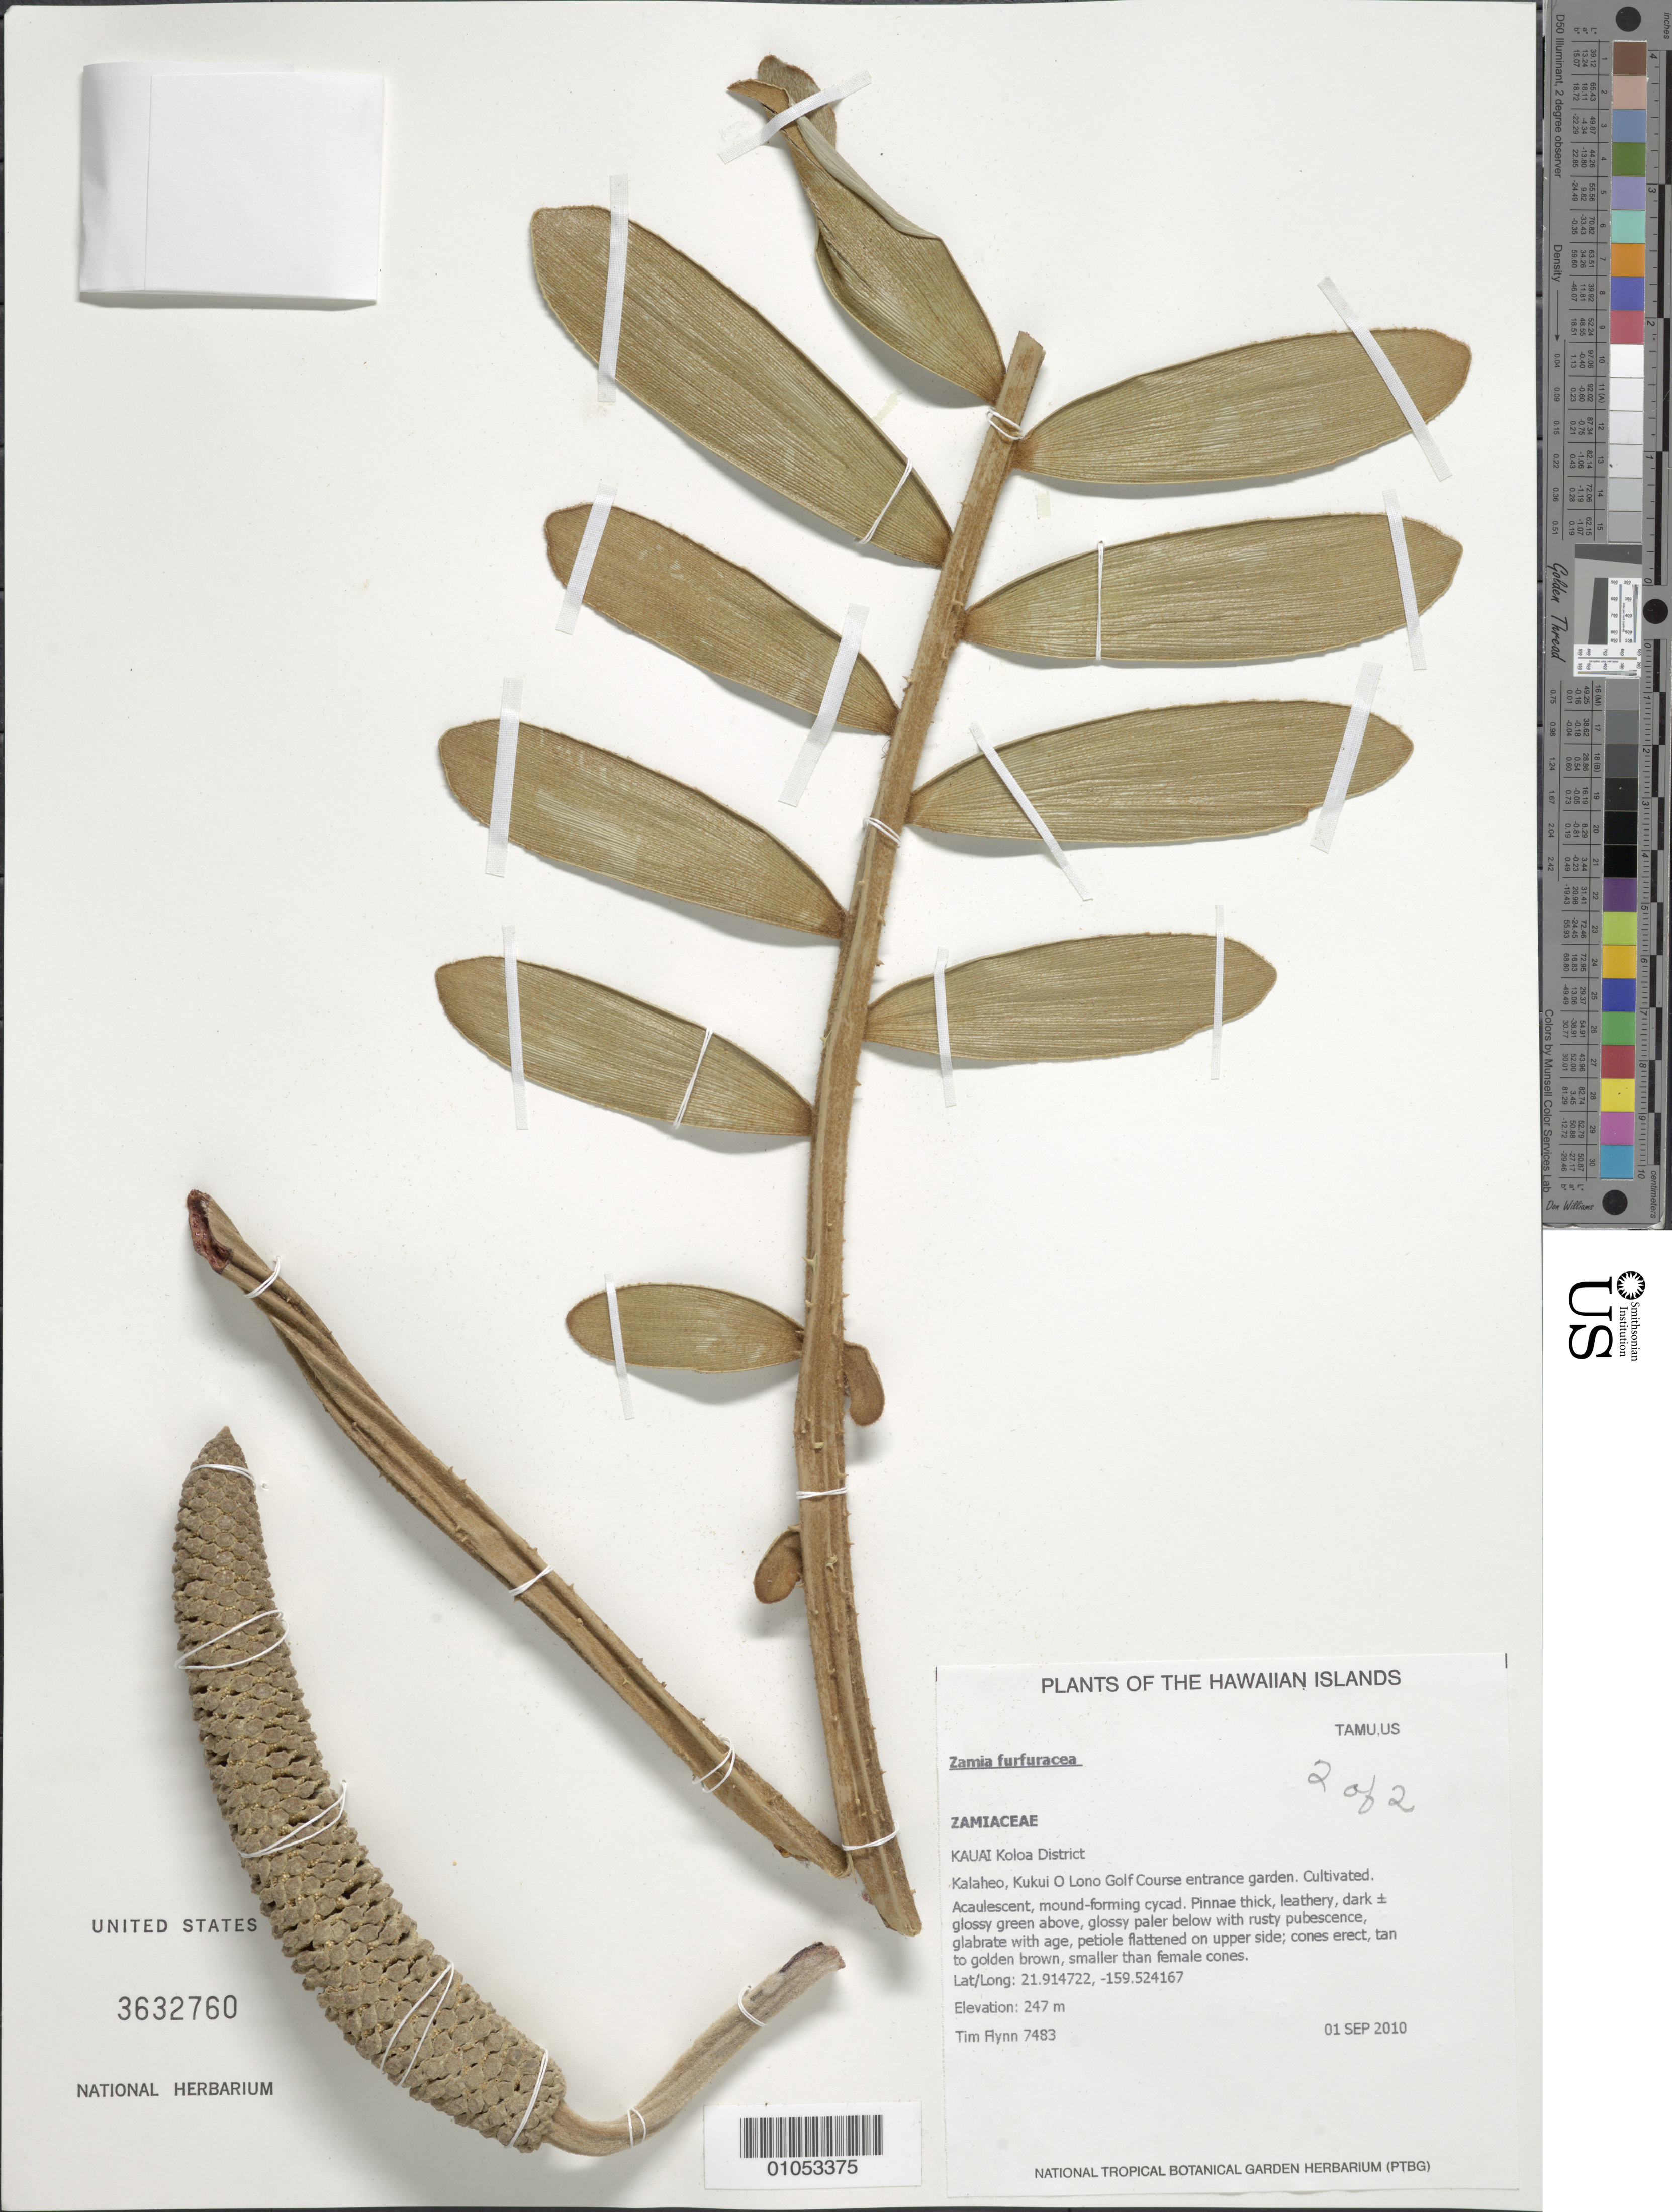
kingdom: Plantae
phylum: Tracheophyta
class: Cycadopsida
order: Cycadales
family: Zamiaceae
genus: Zamia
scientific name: Zamia furfuracea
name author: L. f.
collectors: T. W. Flynn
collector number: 7483 sheet 2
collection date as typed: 1 Sep 2010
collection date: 2010-09-01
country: United States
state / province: Hawaii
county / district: Kauai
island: Kaua'i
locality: Koloa District, Kalaheo, Kukui O Lono Golf Course entrance garden.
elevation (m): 247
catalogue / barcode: US 3632760